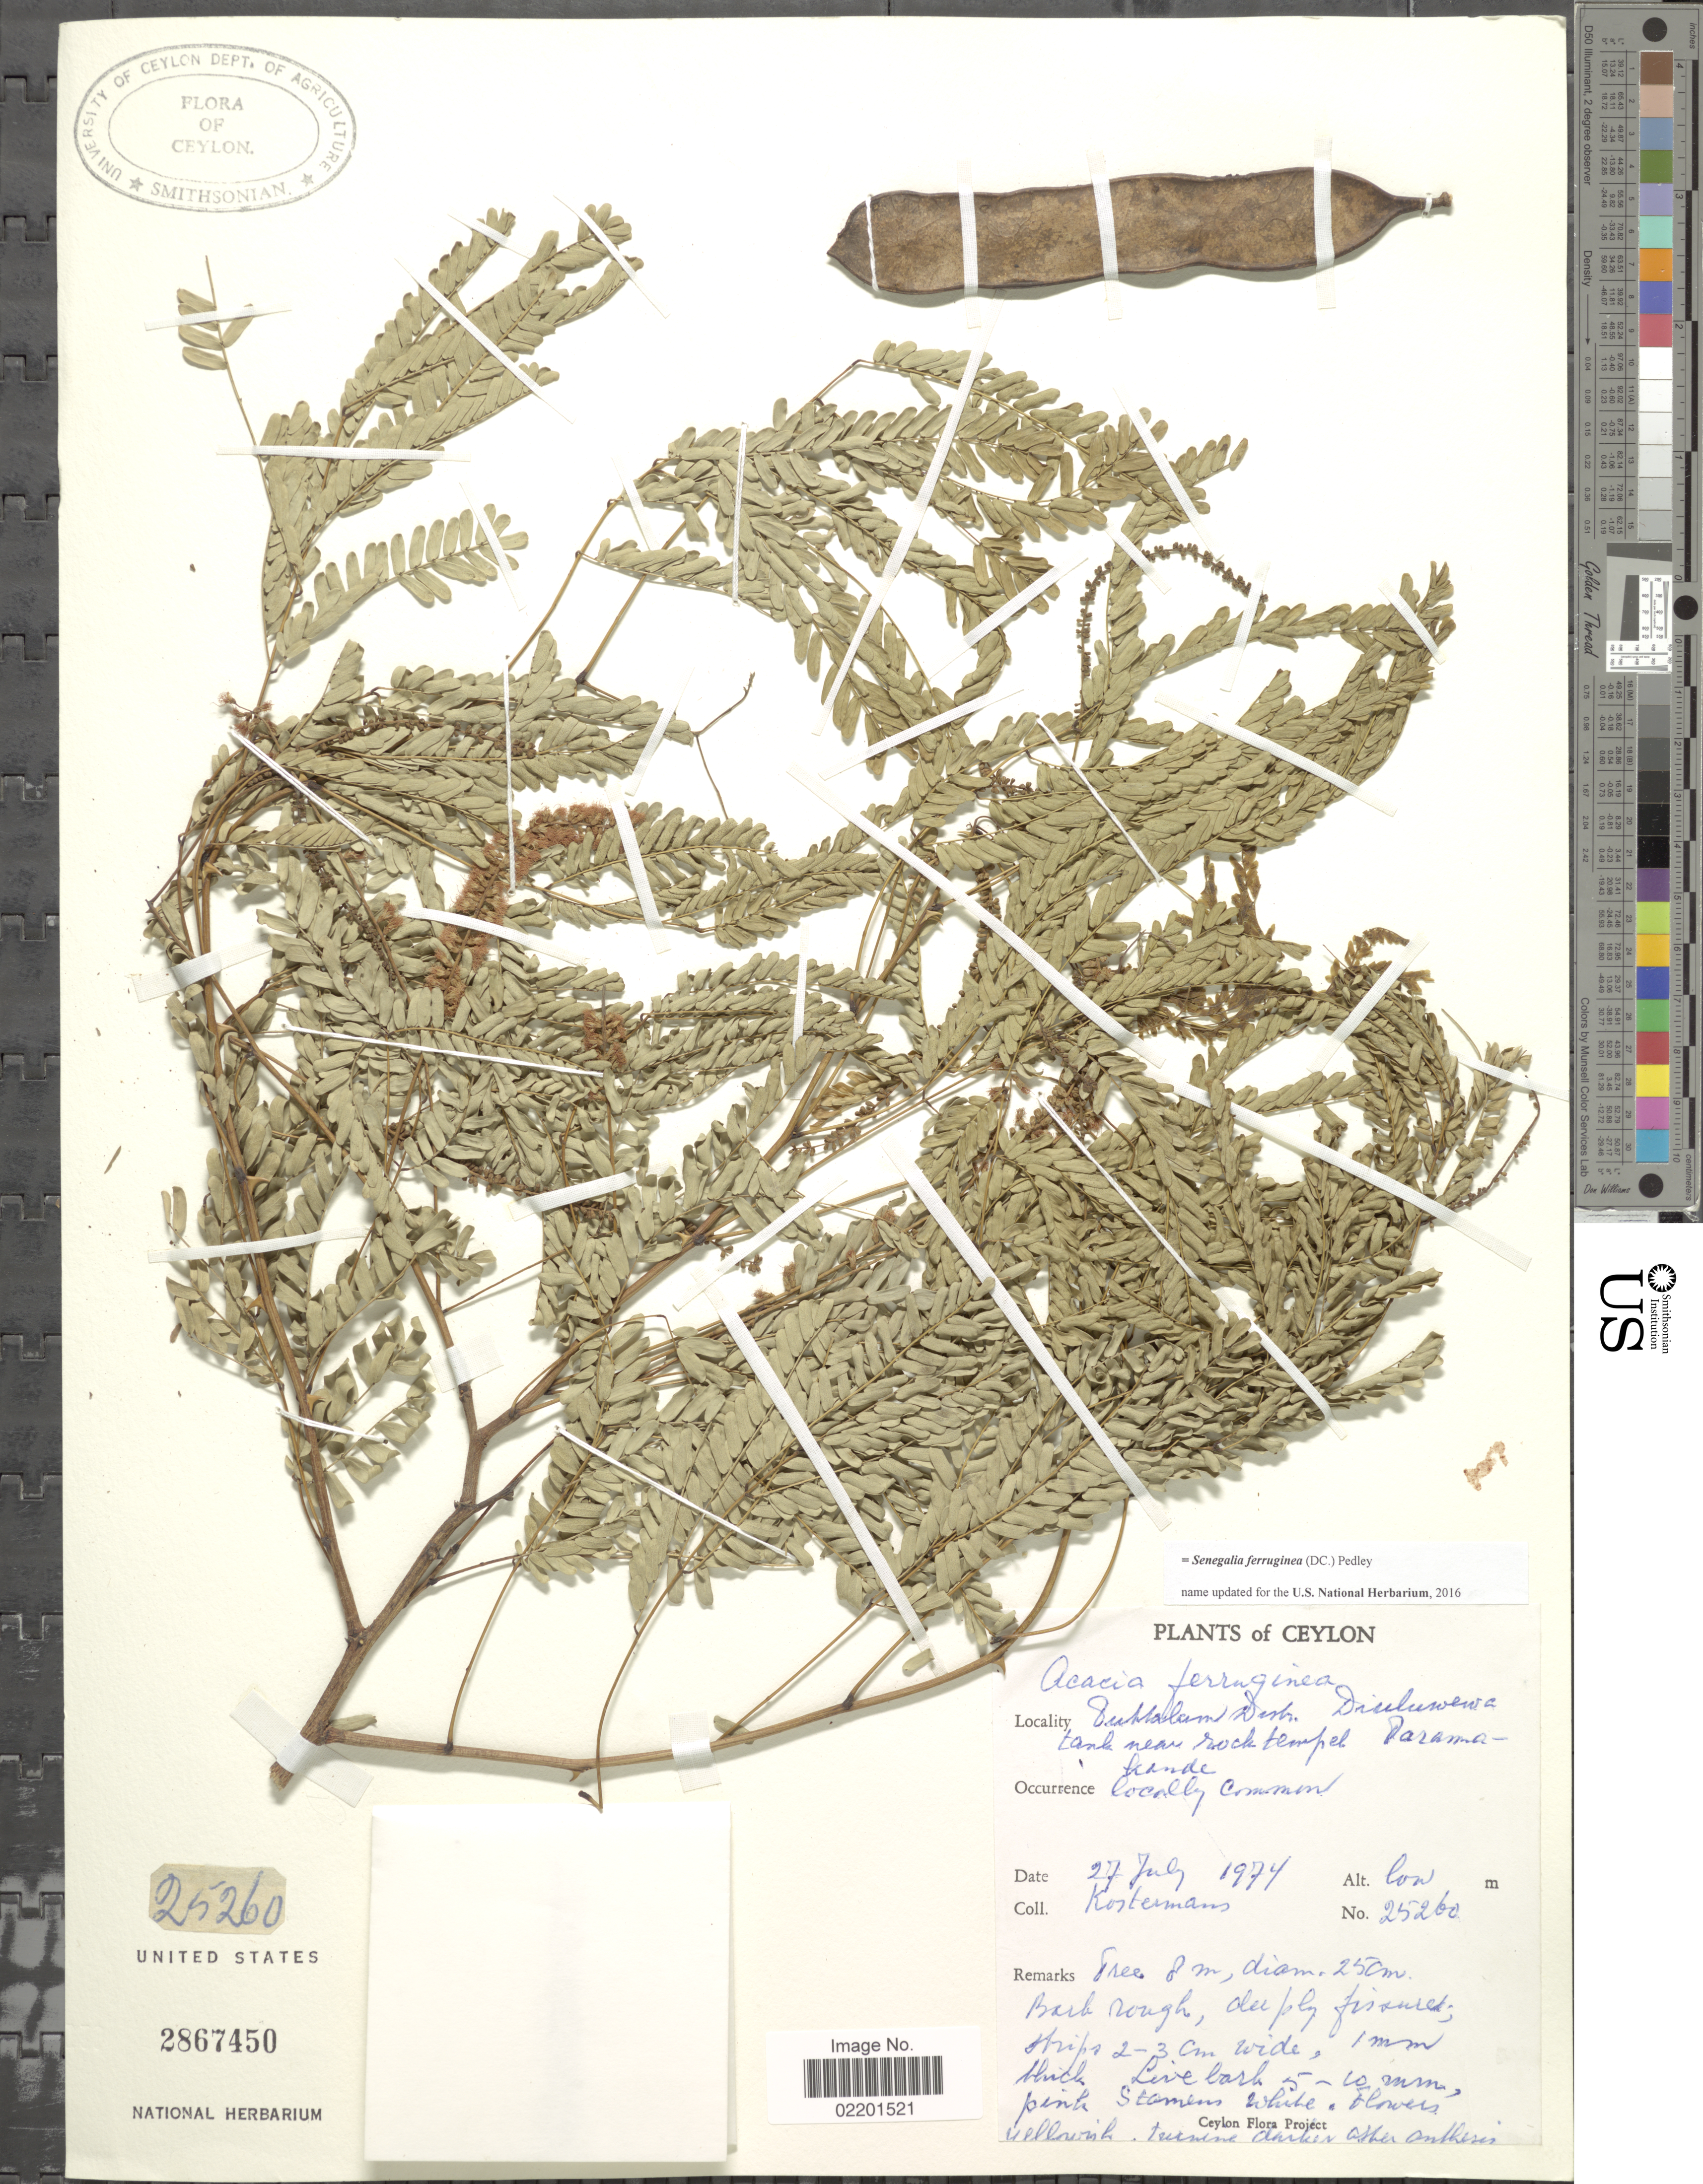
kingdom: Plantae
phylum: Tracheophyta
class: Magnoliopsida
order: Fabales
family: Fabaceae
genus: Senegalia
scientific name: Senegalia ferruginea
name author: (DC.) Pedley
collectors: A. J. G. Kostermans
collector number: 25260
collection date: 1974-07-27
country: Sri Lanka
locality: Tuttalam Distr. Dicilwewa tank near rock tempel Paramabande. [interpreted]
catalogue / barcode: US 2867450